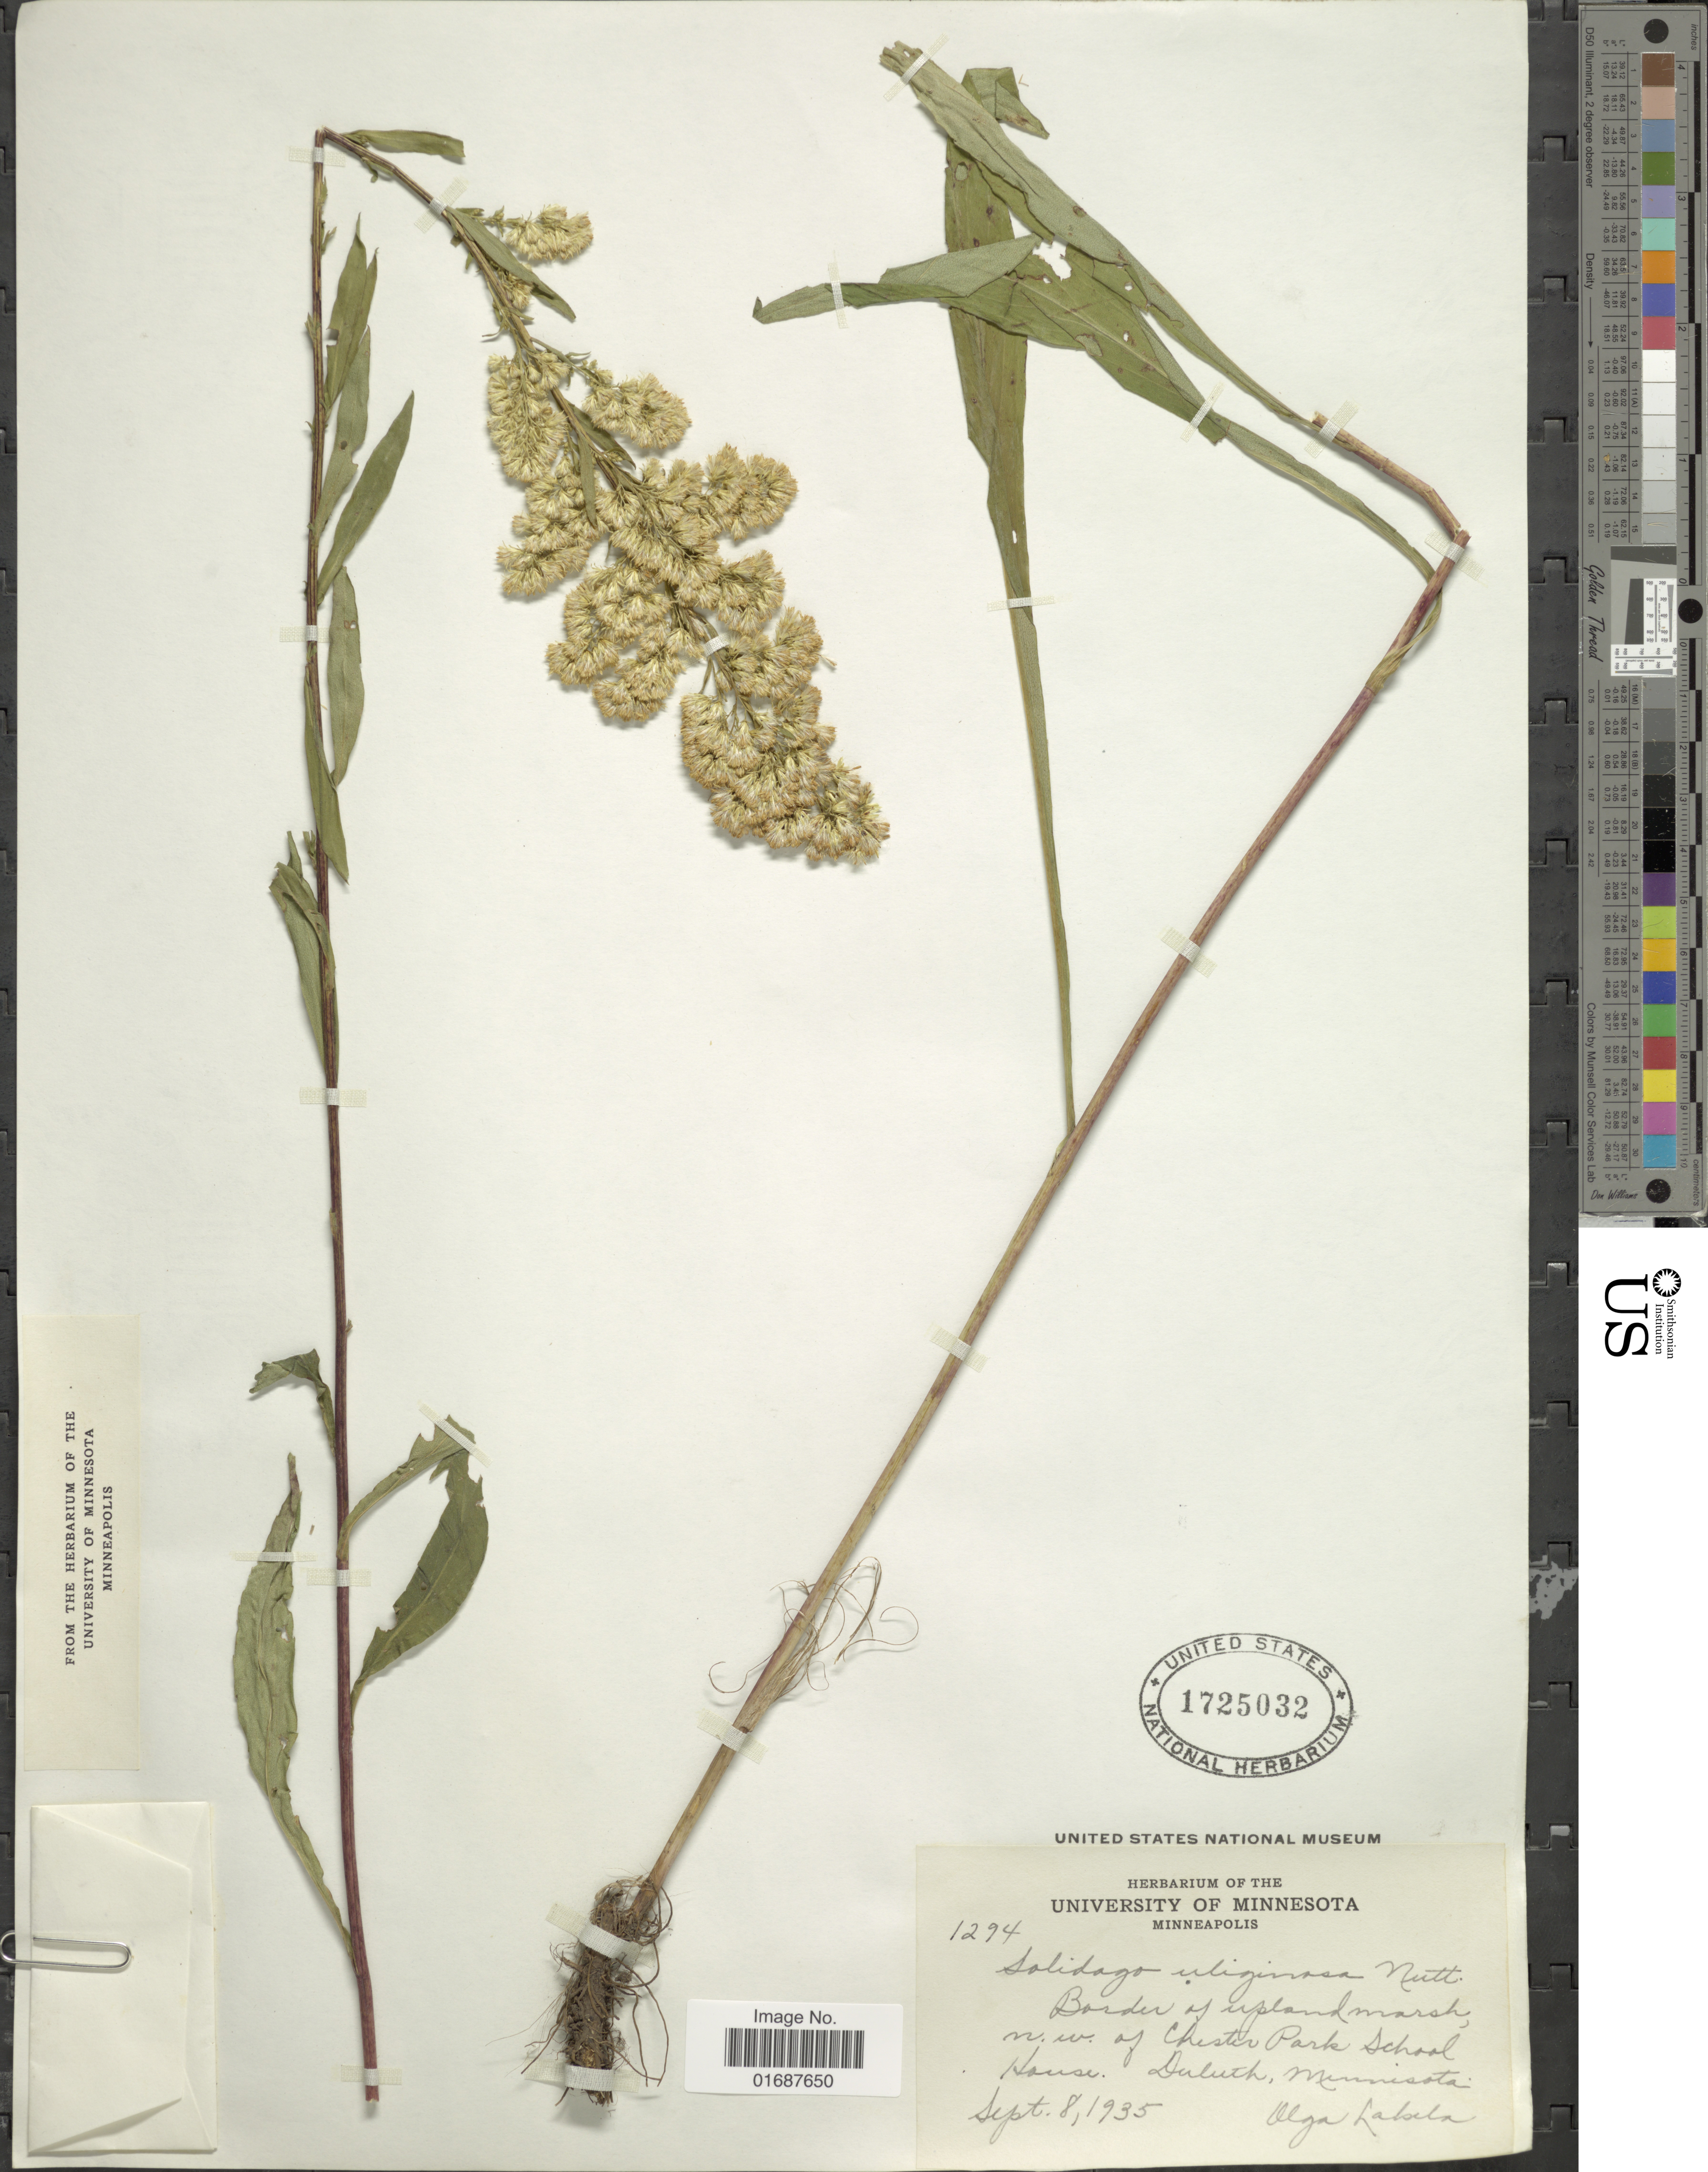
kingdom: Plantae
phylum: Tracheophyta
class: Magnoliopsida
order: Asterales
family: Asteraceae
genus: Solidago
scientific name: Solidago uliginosa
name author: Nutt.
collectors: O. K. Lakela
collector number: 1294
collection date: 1935-09-08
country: United States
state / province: Minnesota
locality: Border of upland marsh, n. w. of Chester Park School House. Duluth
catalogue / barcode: US 1725032